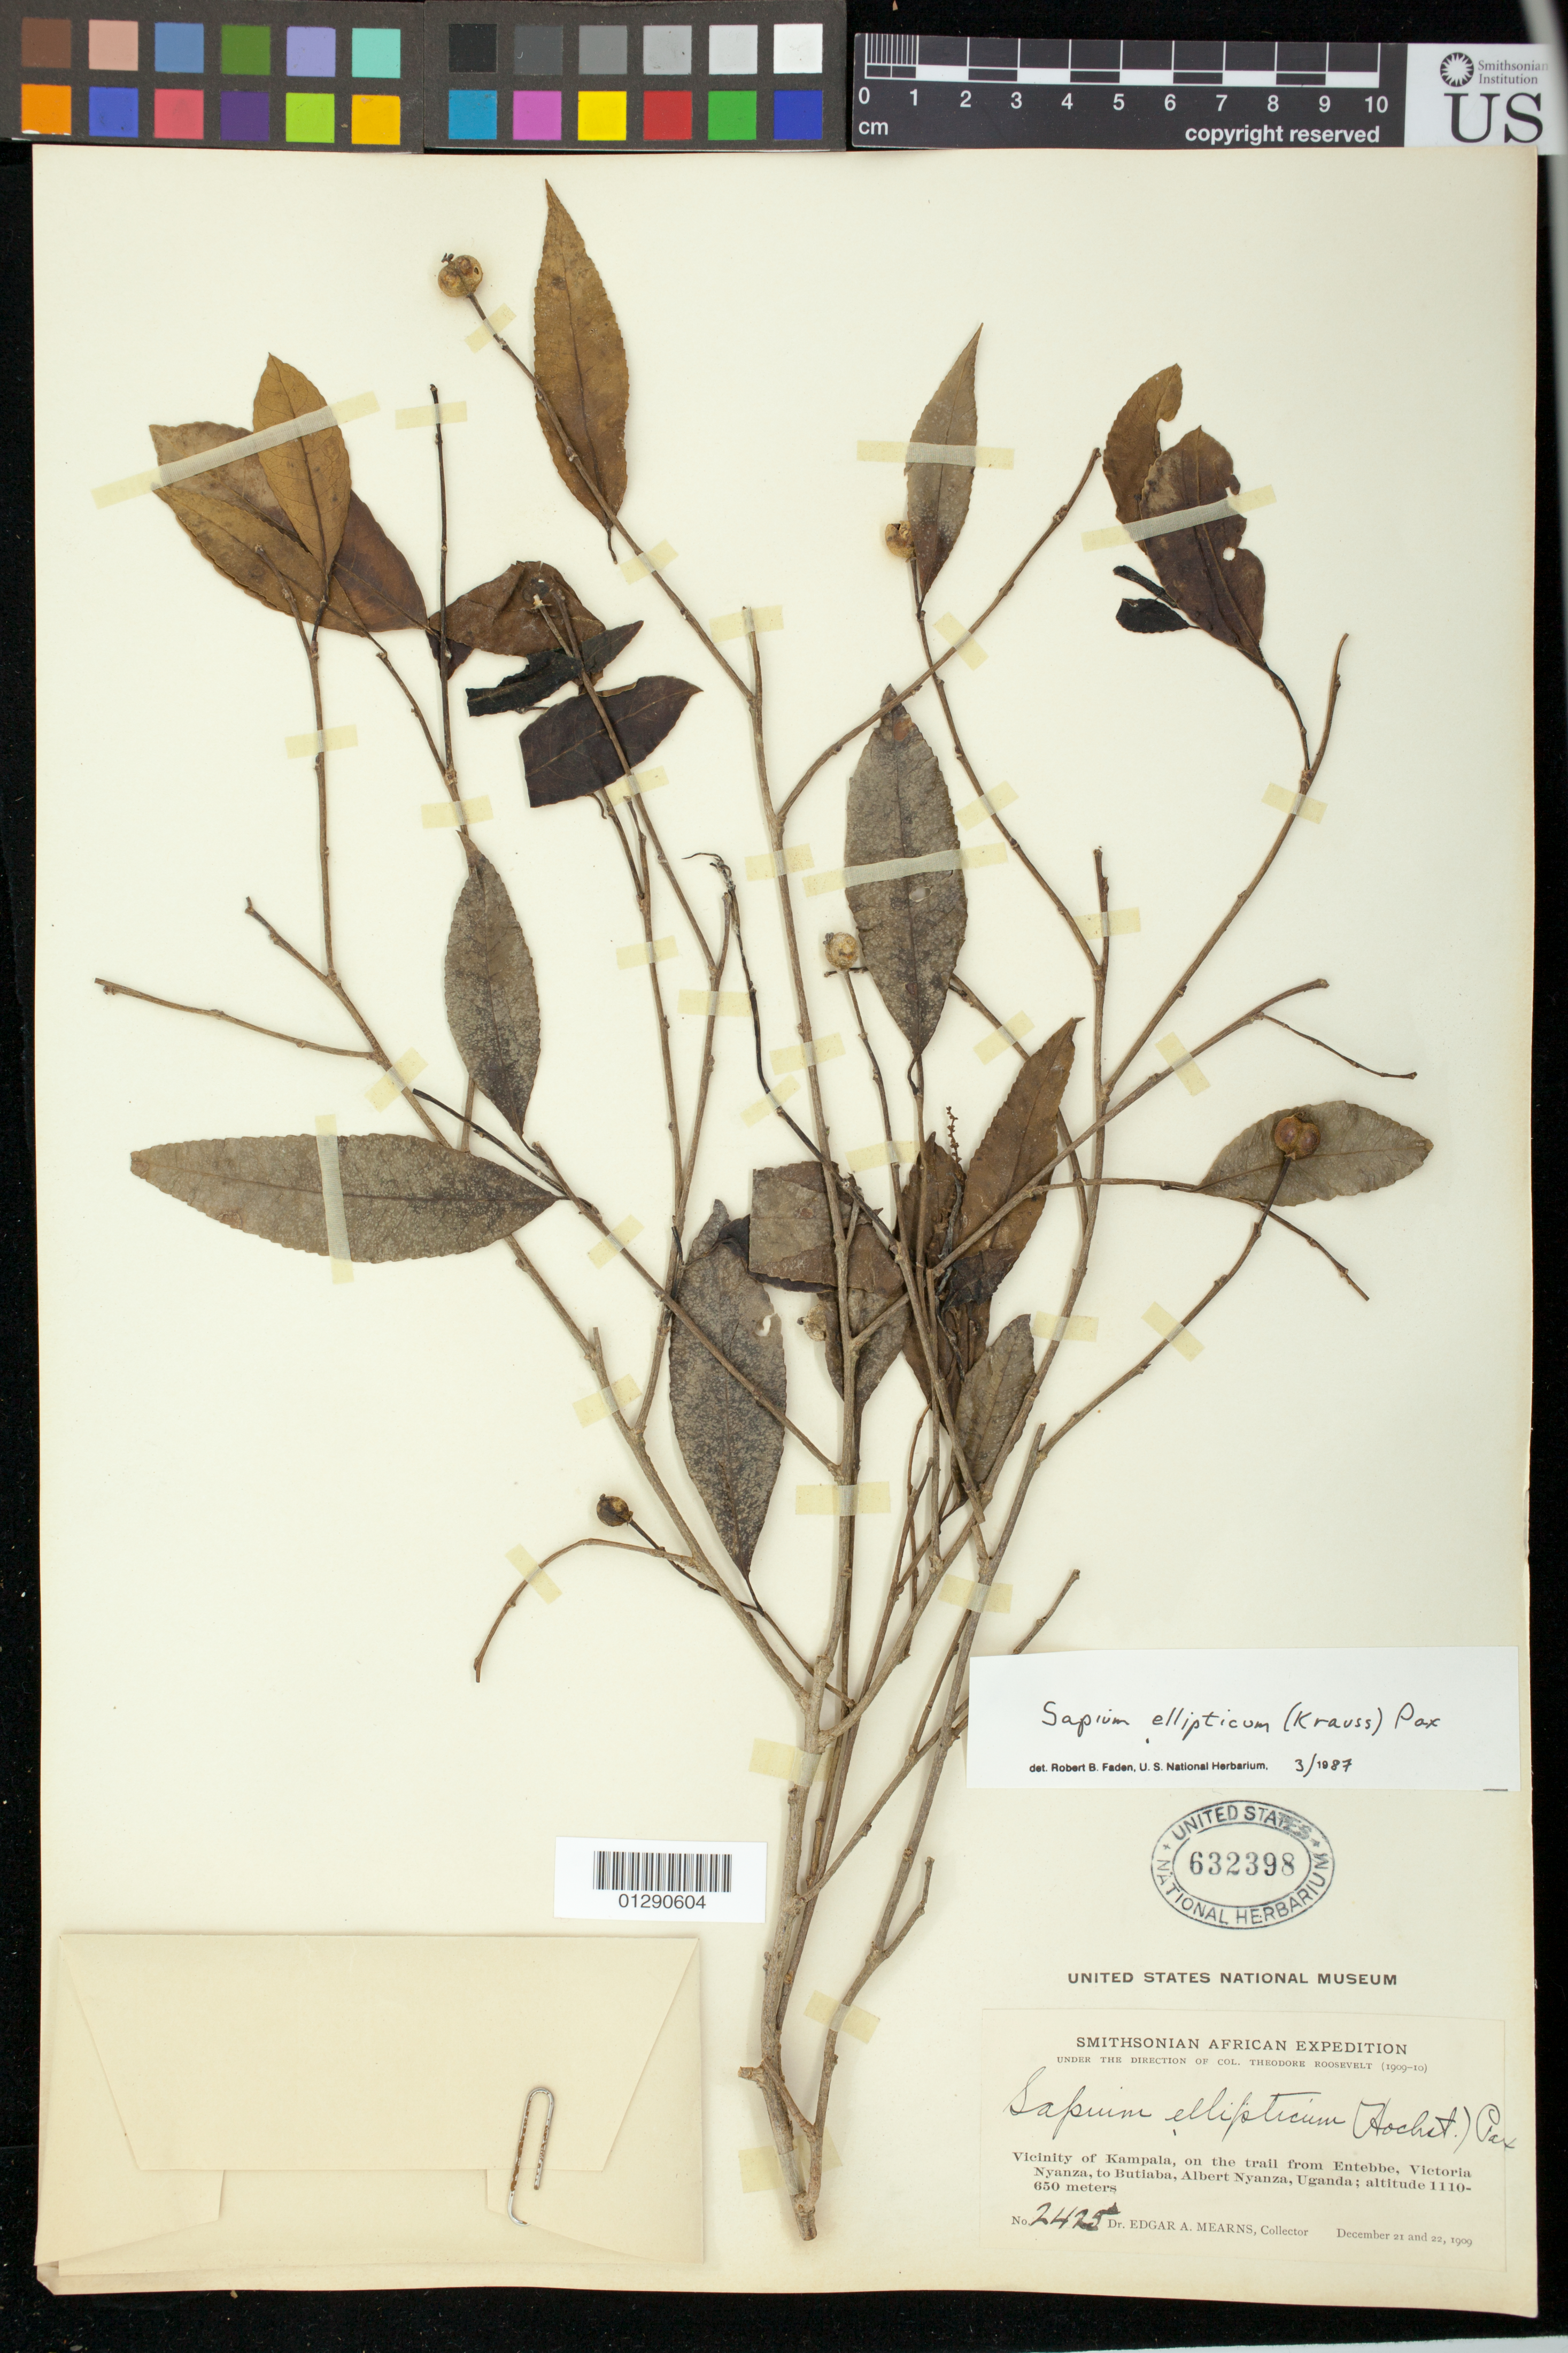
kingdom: Plantae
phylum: Tracheophyta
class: Magnoliopsida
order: Malpighiales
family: Euphorbiaceae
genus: Sapium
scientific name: Sapium ellipticum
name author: (Hochst.) Pax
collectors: E. A. Mearns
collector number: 2425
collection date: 1909-12-21,1909-12-22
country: Uganda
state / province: Central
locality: Vicinity of Kampala, on the trail from Entebbe, Victoria Nyanza, to Butiaba, Albert Nyanza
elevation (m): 650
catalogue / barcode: US 632398